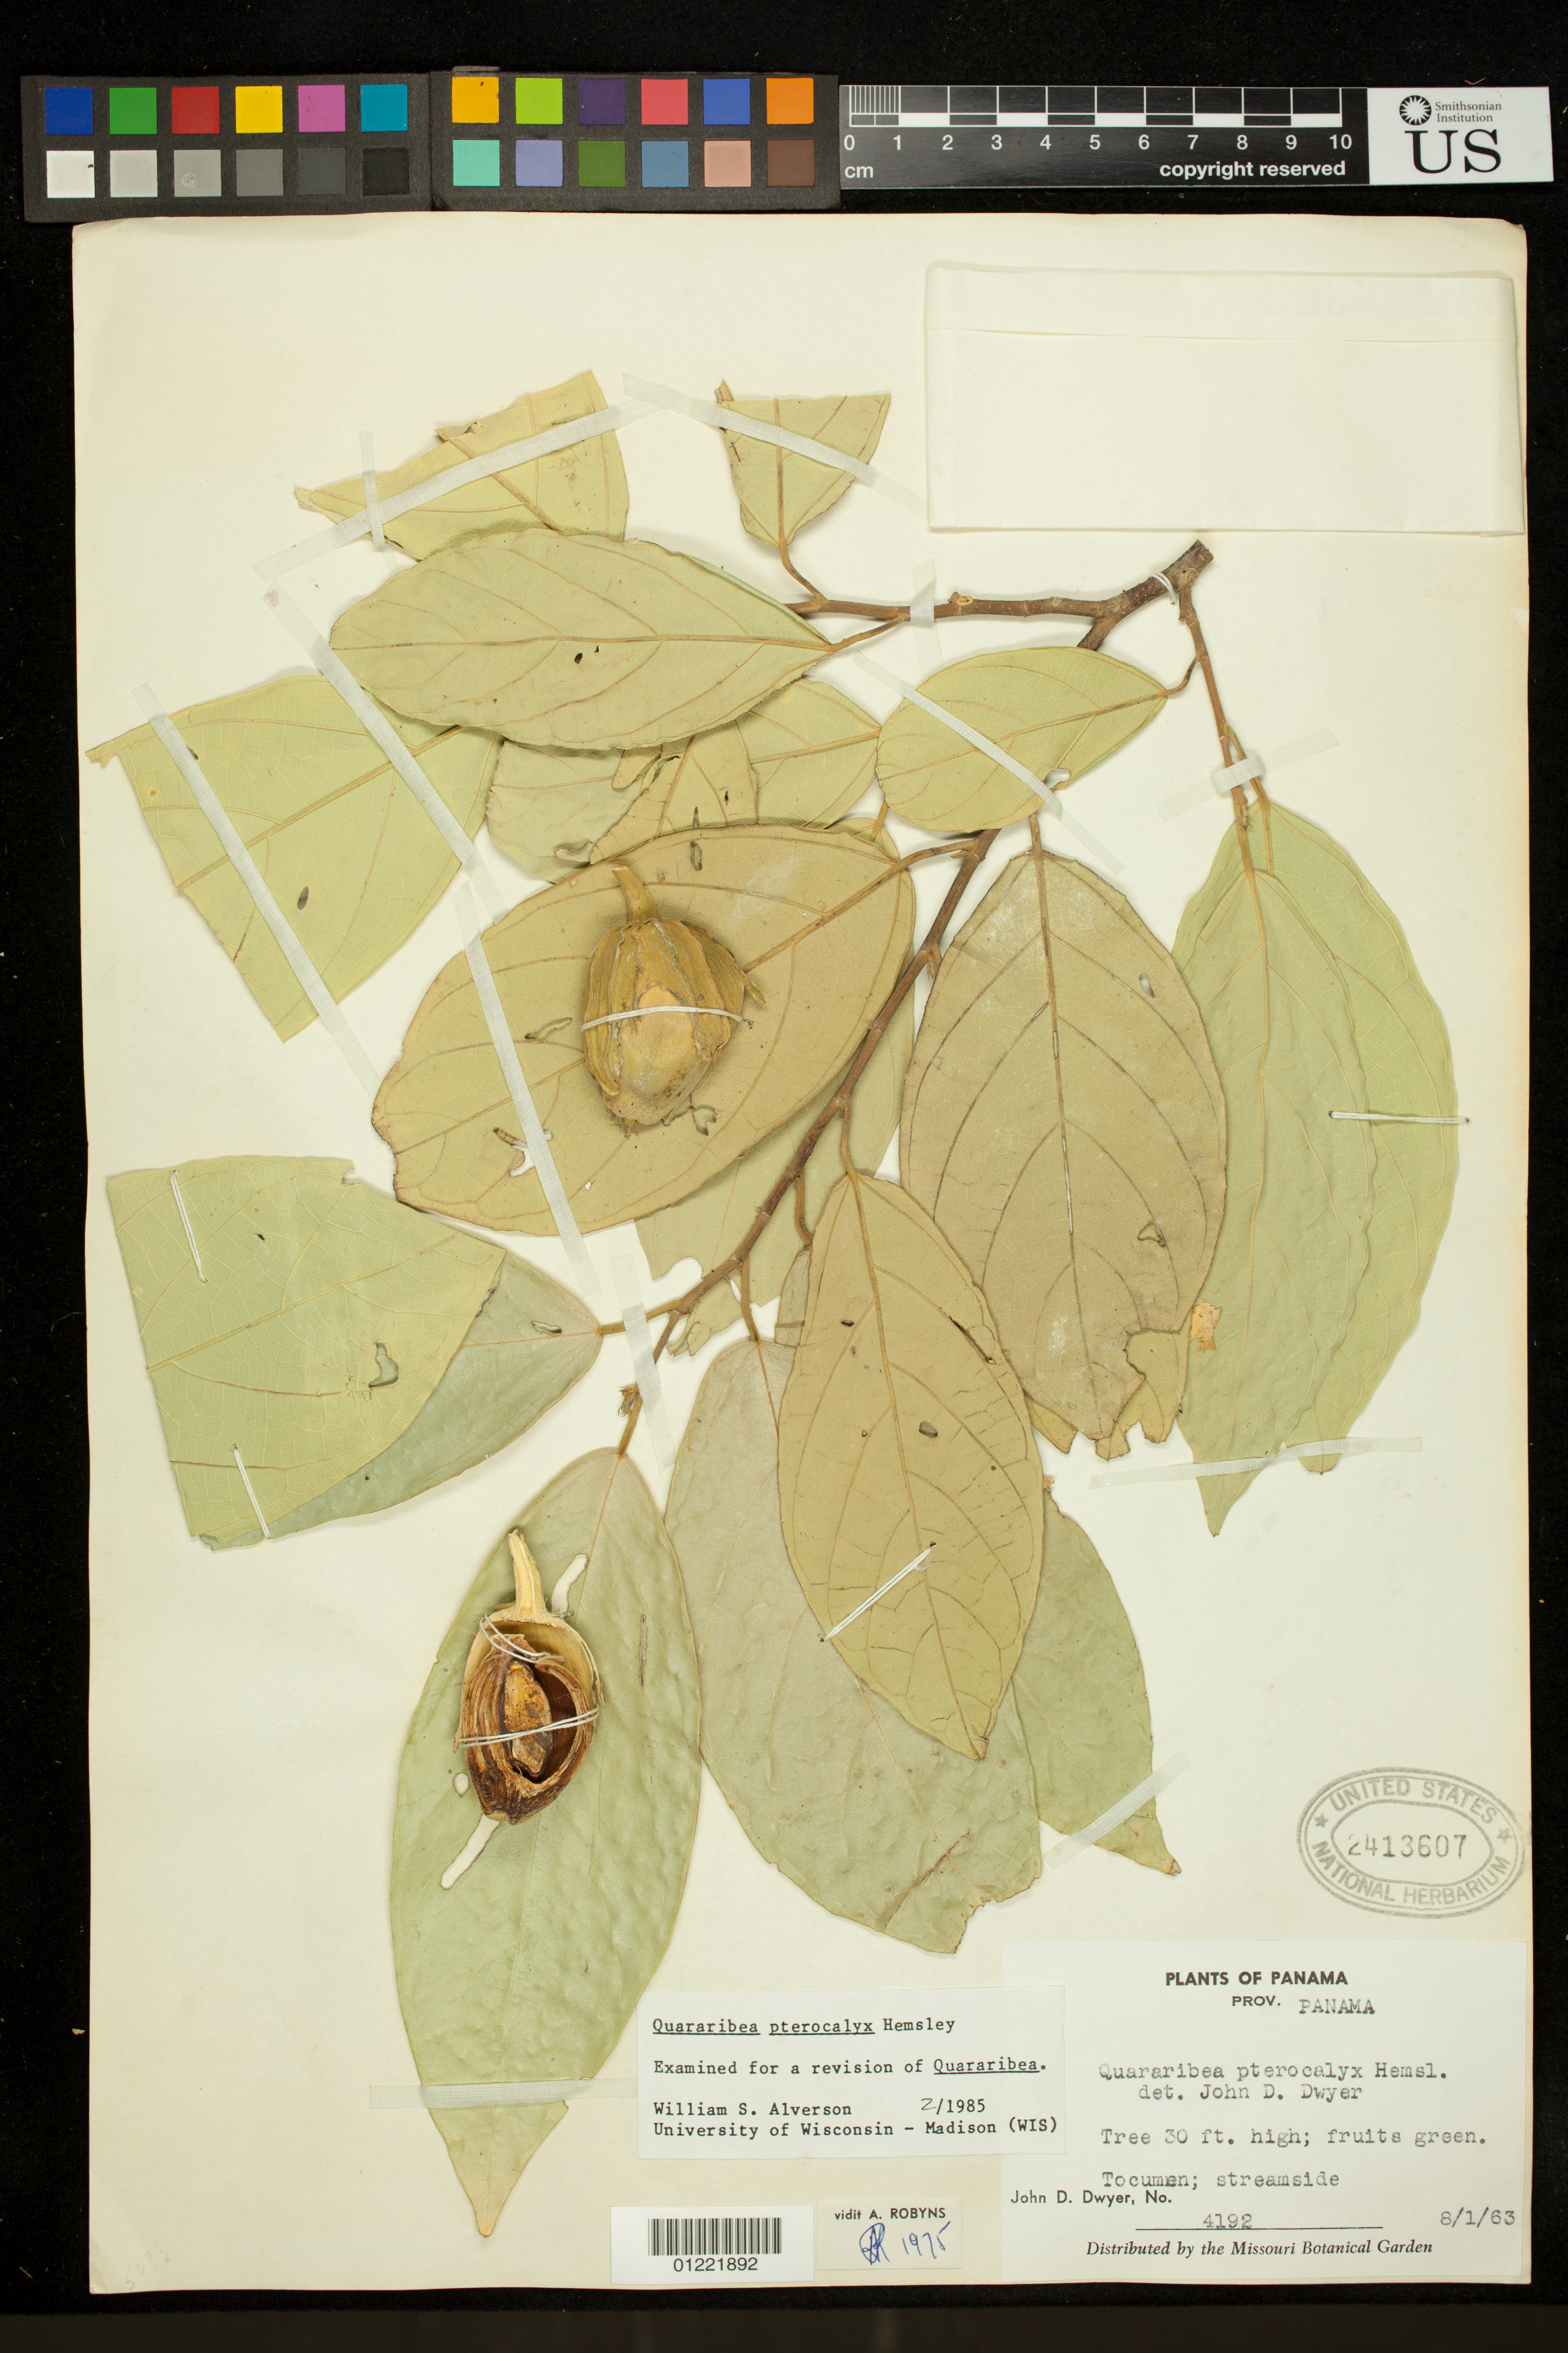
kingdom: Plantae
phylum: Tracheophyta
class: Magnoliopsida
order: Malvales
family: Malvaceae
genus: Quararibea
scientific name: Quararibea pterocalyx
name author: Hemsl.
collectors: J. D. Dwyer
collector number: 4192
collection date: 1963-01-08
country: Panama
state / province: Panamá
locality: Tocumen; streamside.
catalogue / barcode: US 2413607